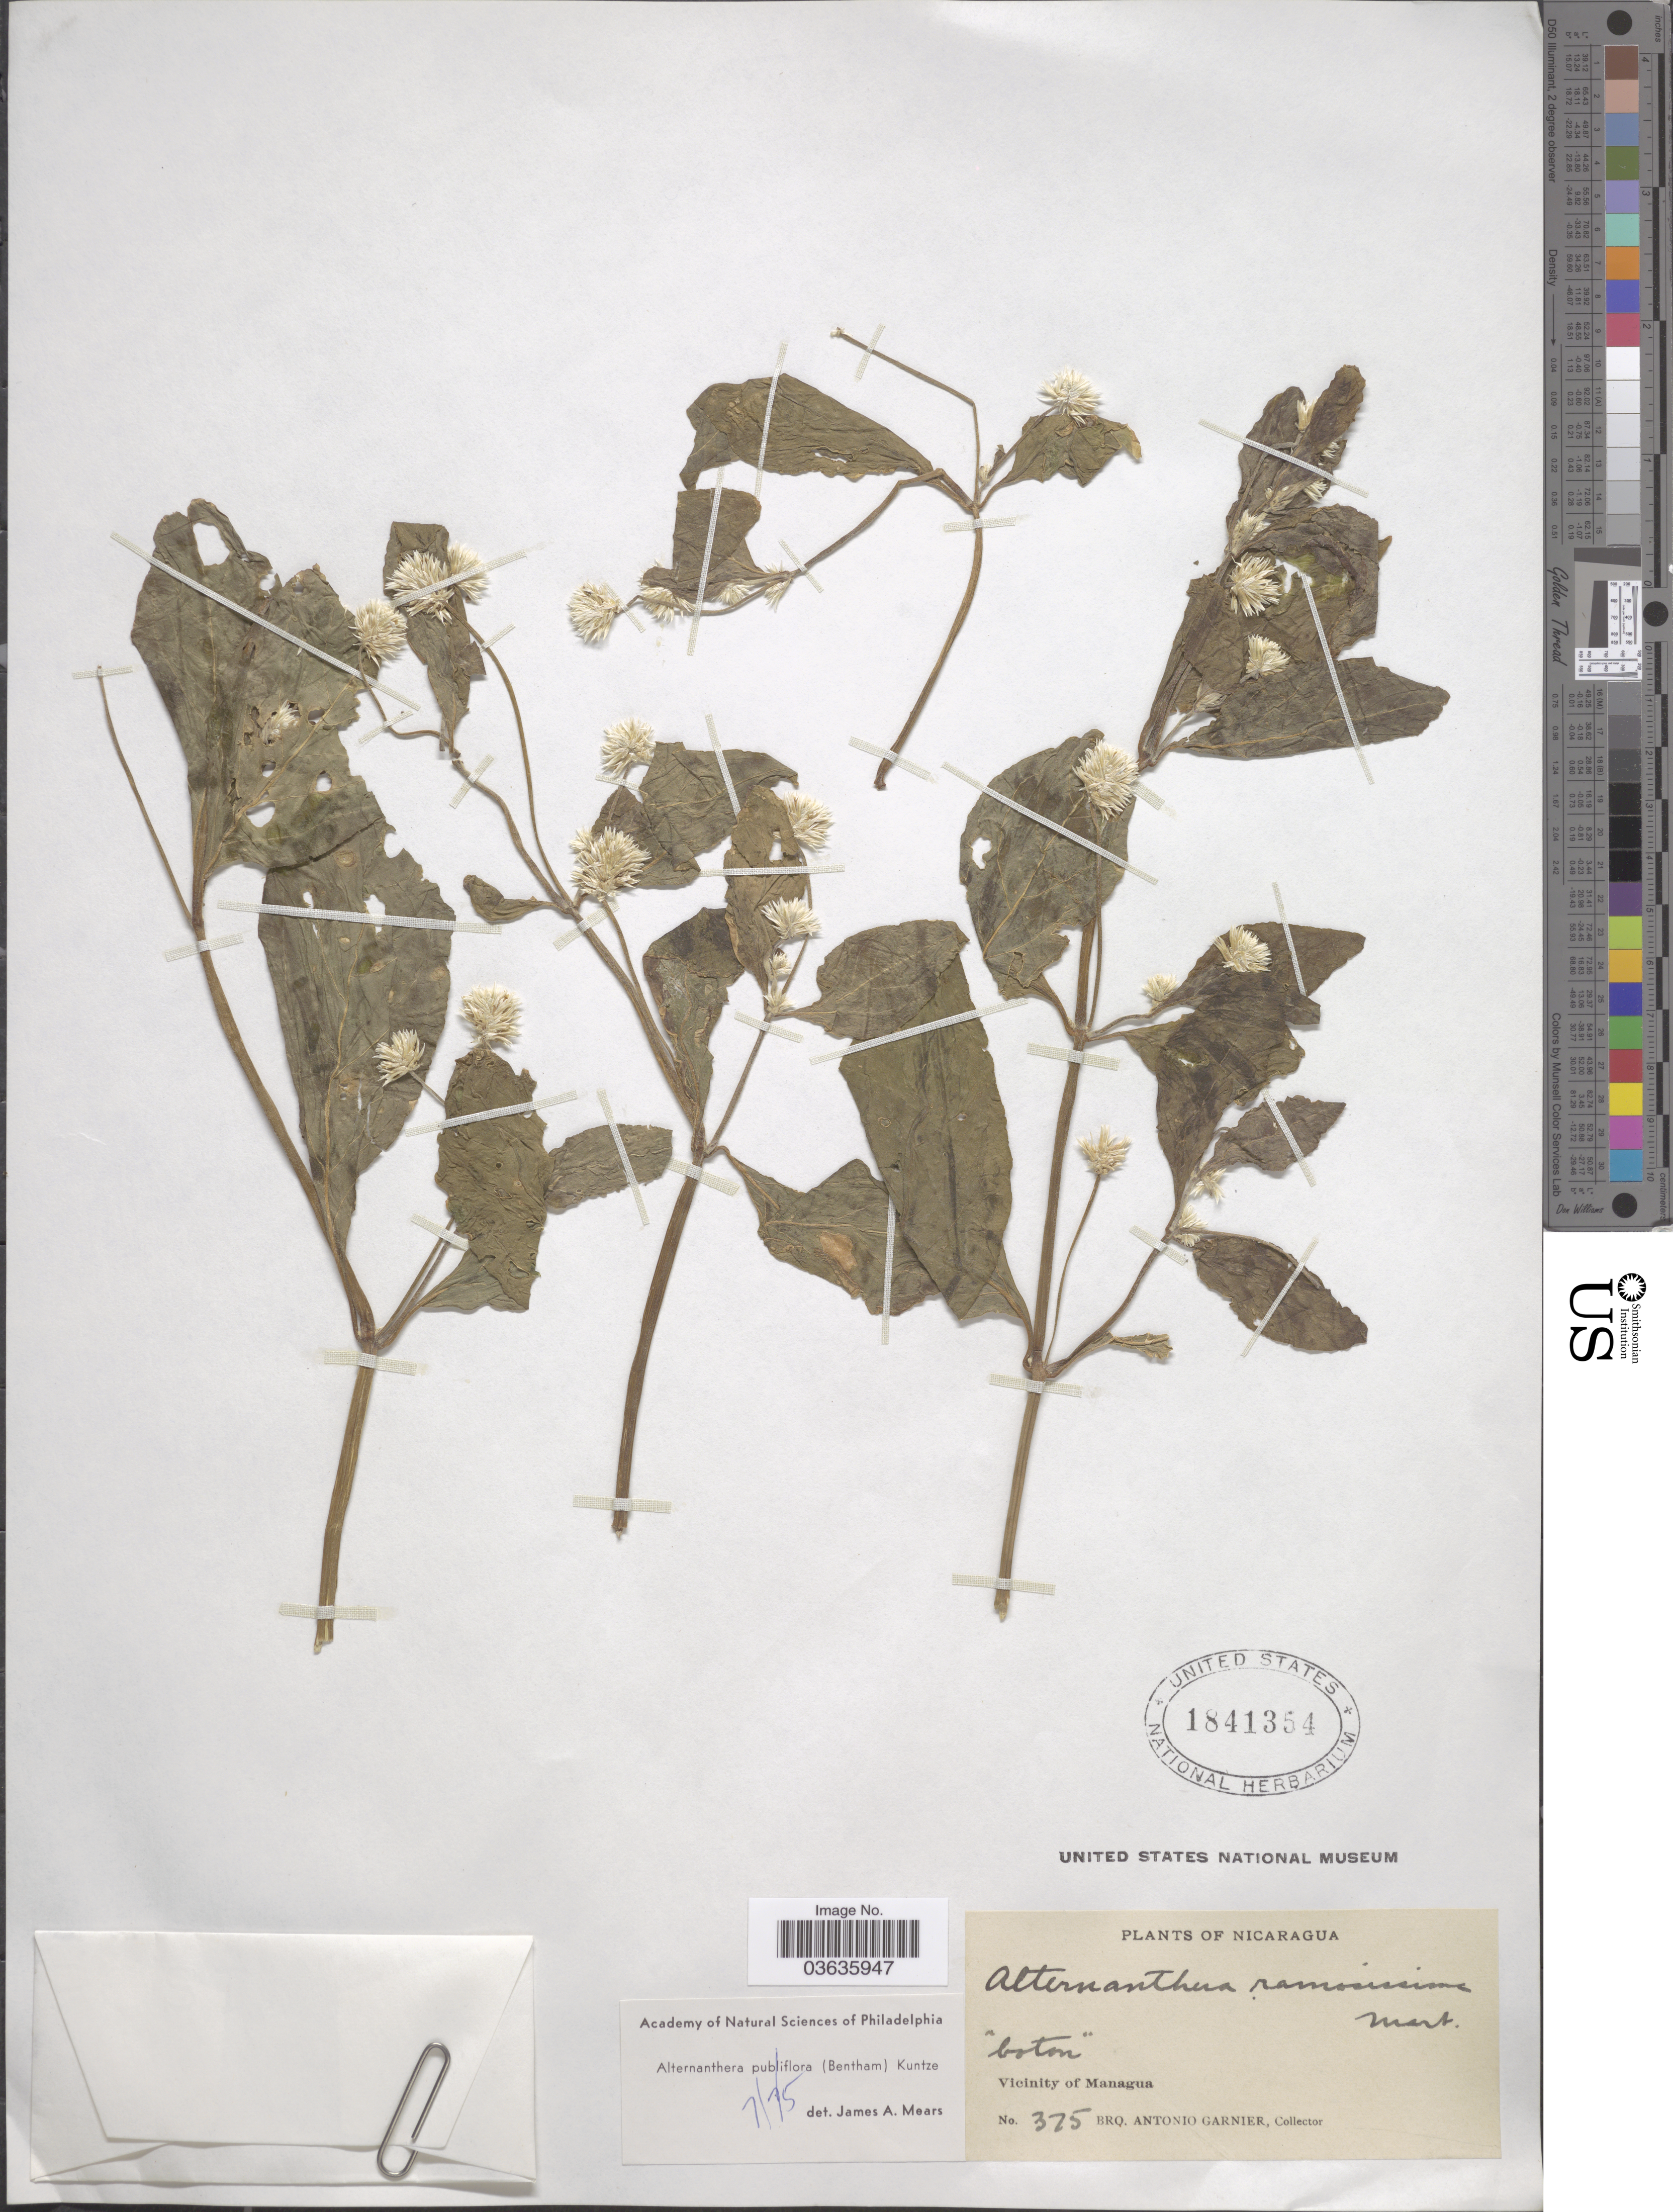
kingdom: Plantae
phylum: Tracheophyta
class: Magnoliopsida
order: Caryophyllales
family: Amaranthaceae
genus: Alternanthera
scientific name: Alternanthera pubiflora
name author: (Benth.) Kuntze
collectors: Bro. A. Garnier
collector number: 375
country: Nicaragua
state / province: Managua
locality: Vicinity of Managua.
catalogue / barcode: US 1841354